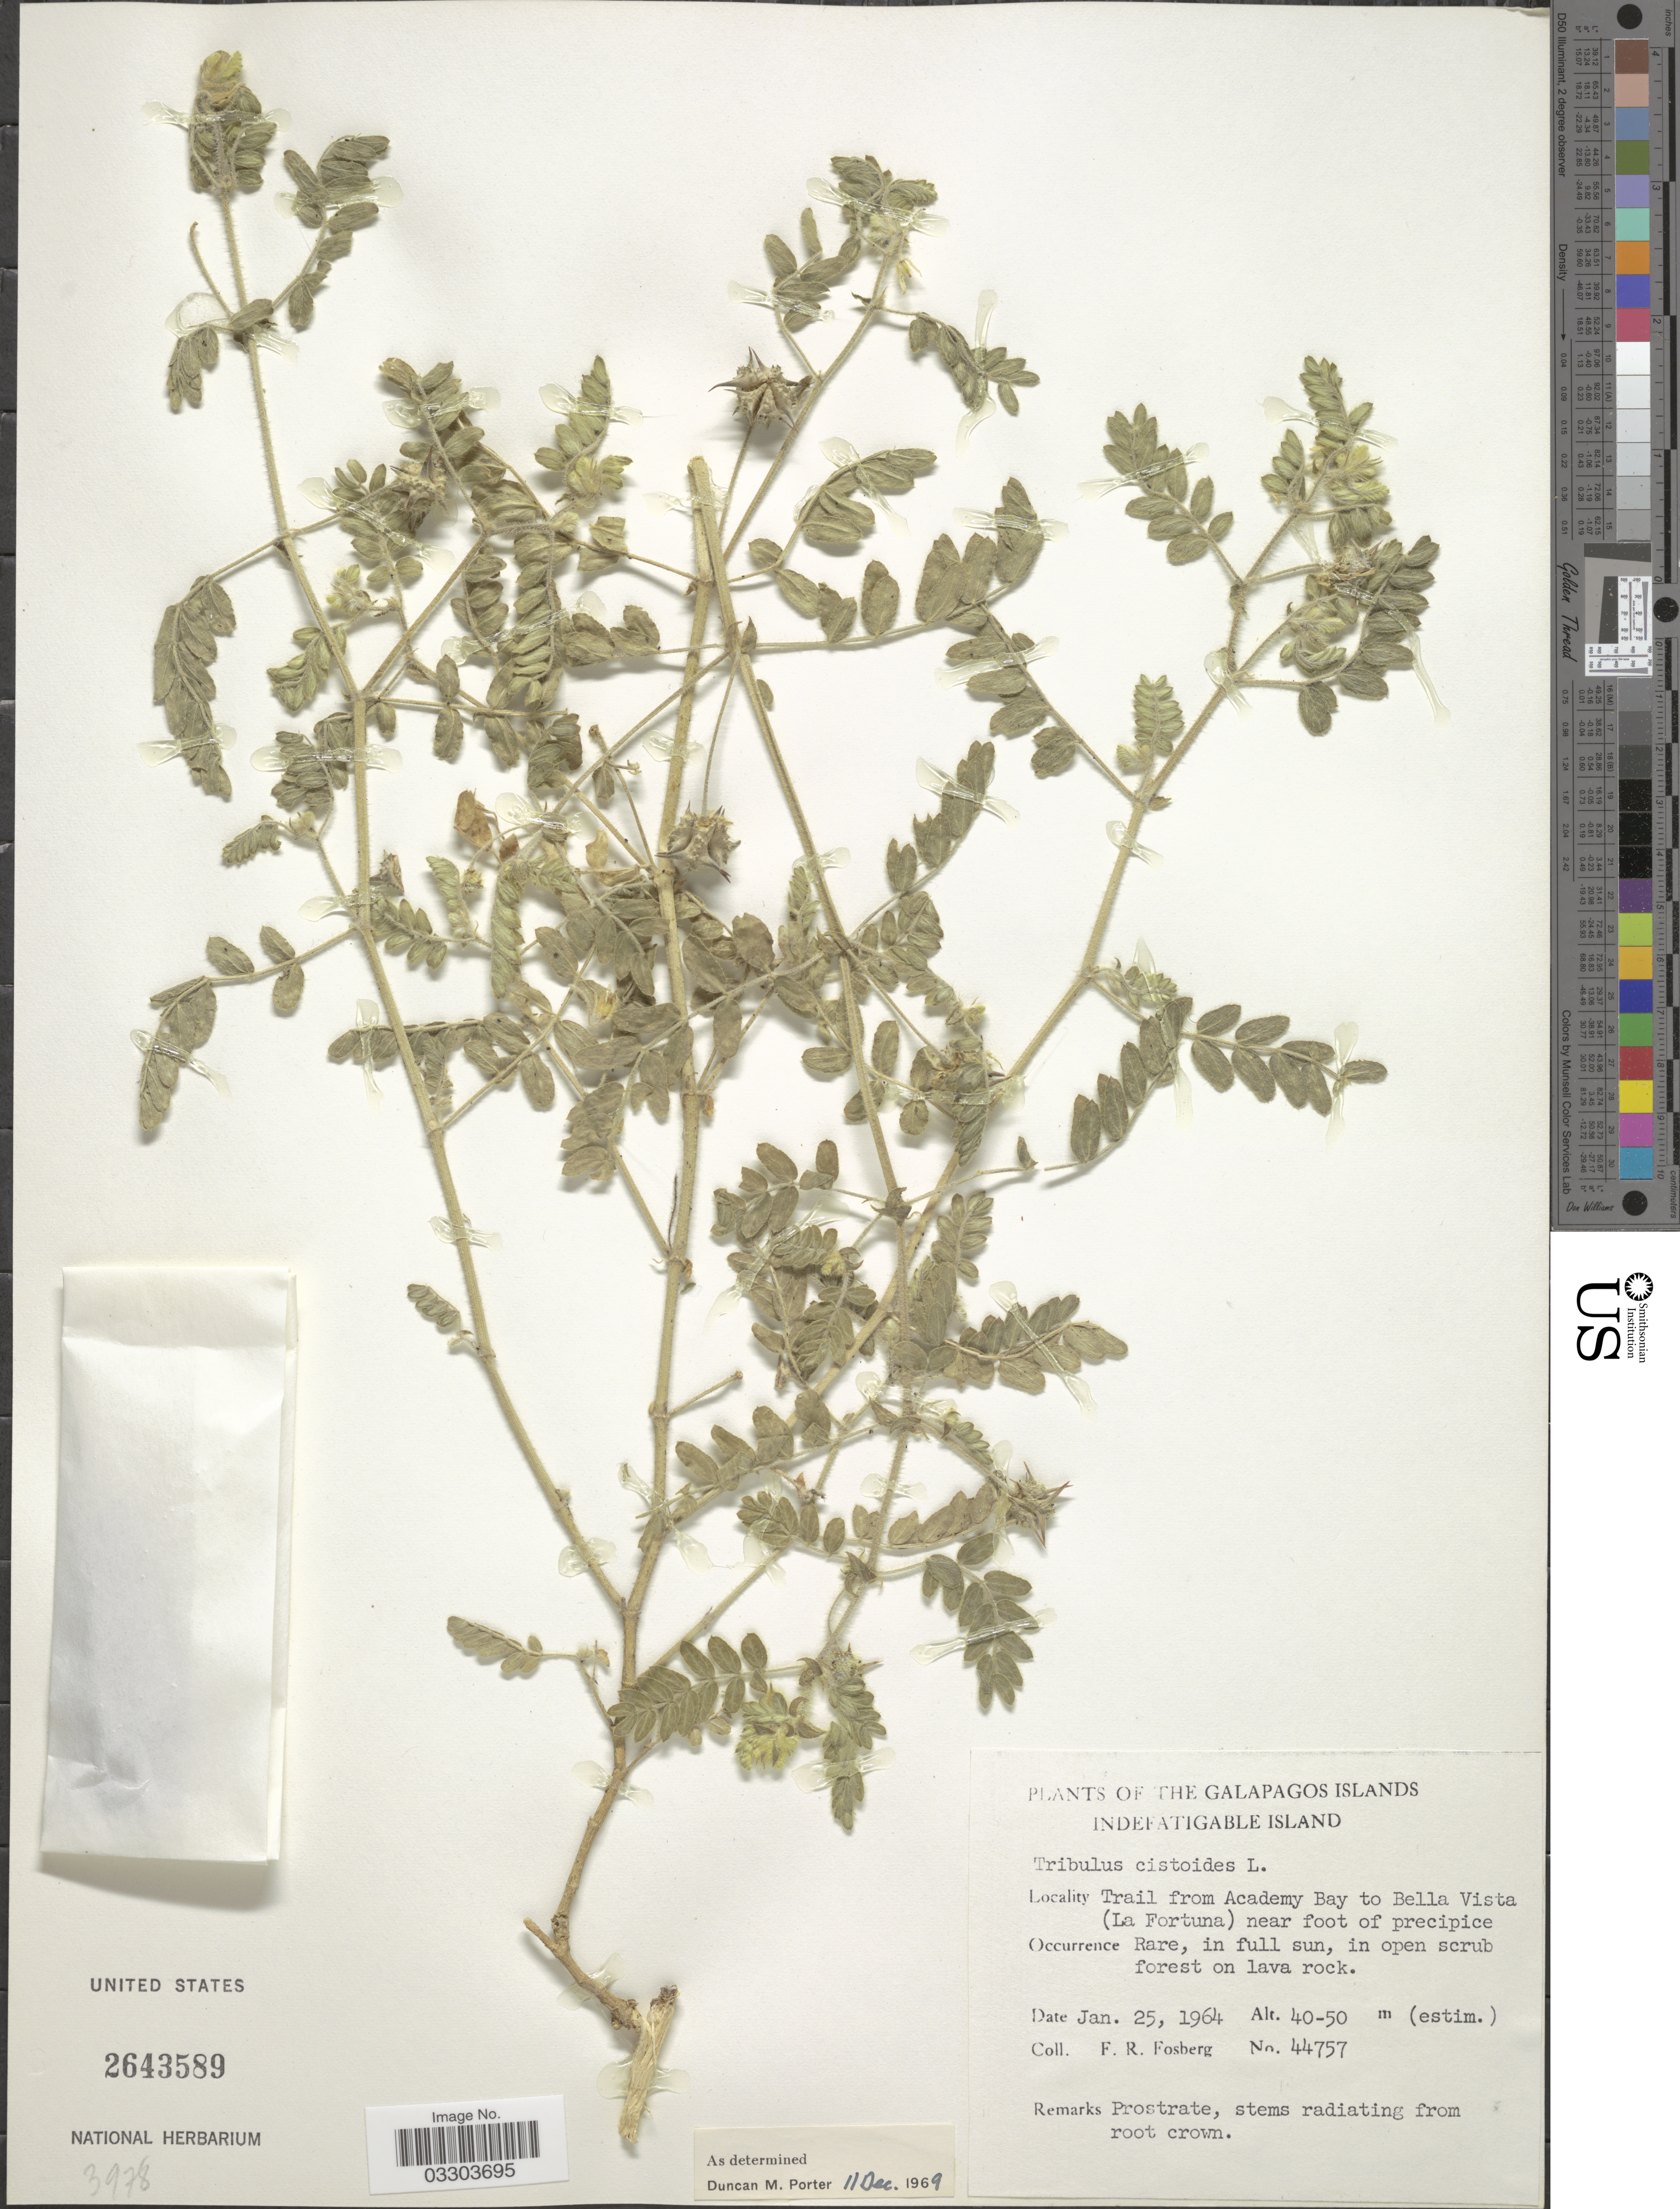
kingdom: Plantae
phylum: Tracheophyta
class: Magnoliopsida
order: Zygophyllales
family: Zygophyllaceae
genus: Tribulus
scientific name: Tribulus cistoides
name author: L.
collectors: F. R. Fosberg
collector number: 44757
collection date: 1964-01-25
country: Ecuador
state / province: Colón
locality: The Galapagos Islands. Indefatigable Island. Trail from Academy Bay to Bella Vista (La Fortuna) near foot of precipice.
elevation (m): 40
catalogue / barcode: US 2643589